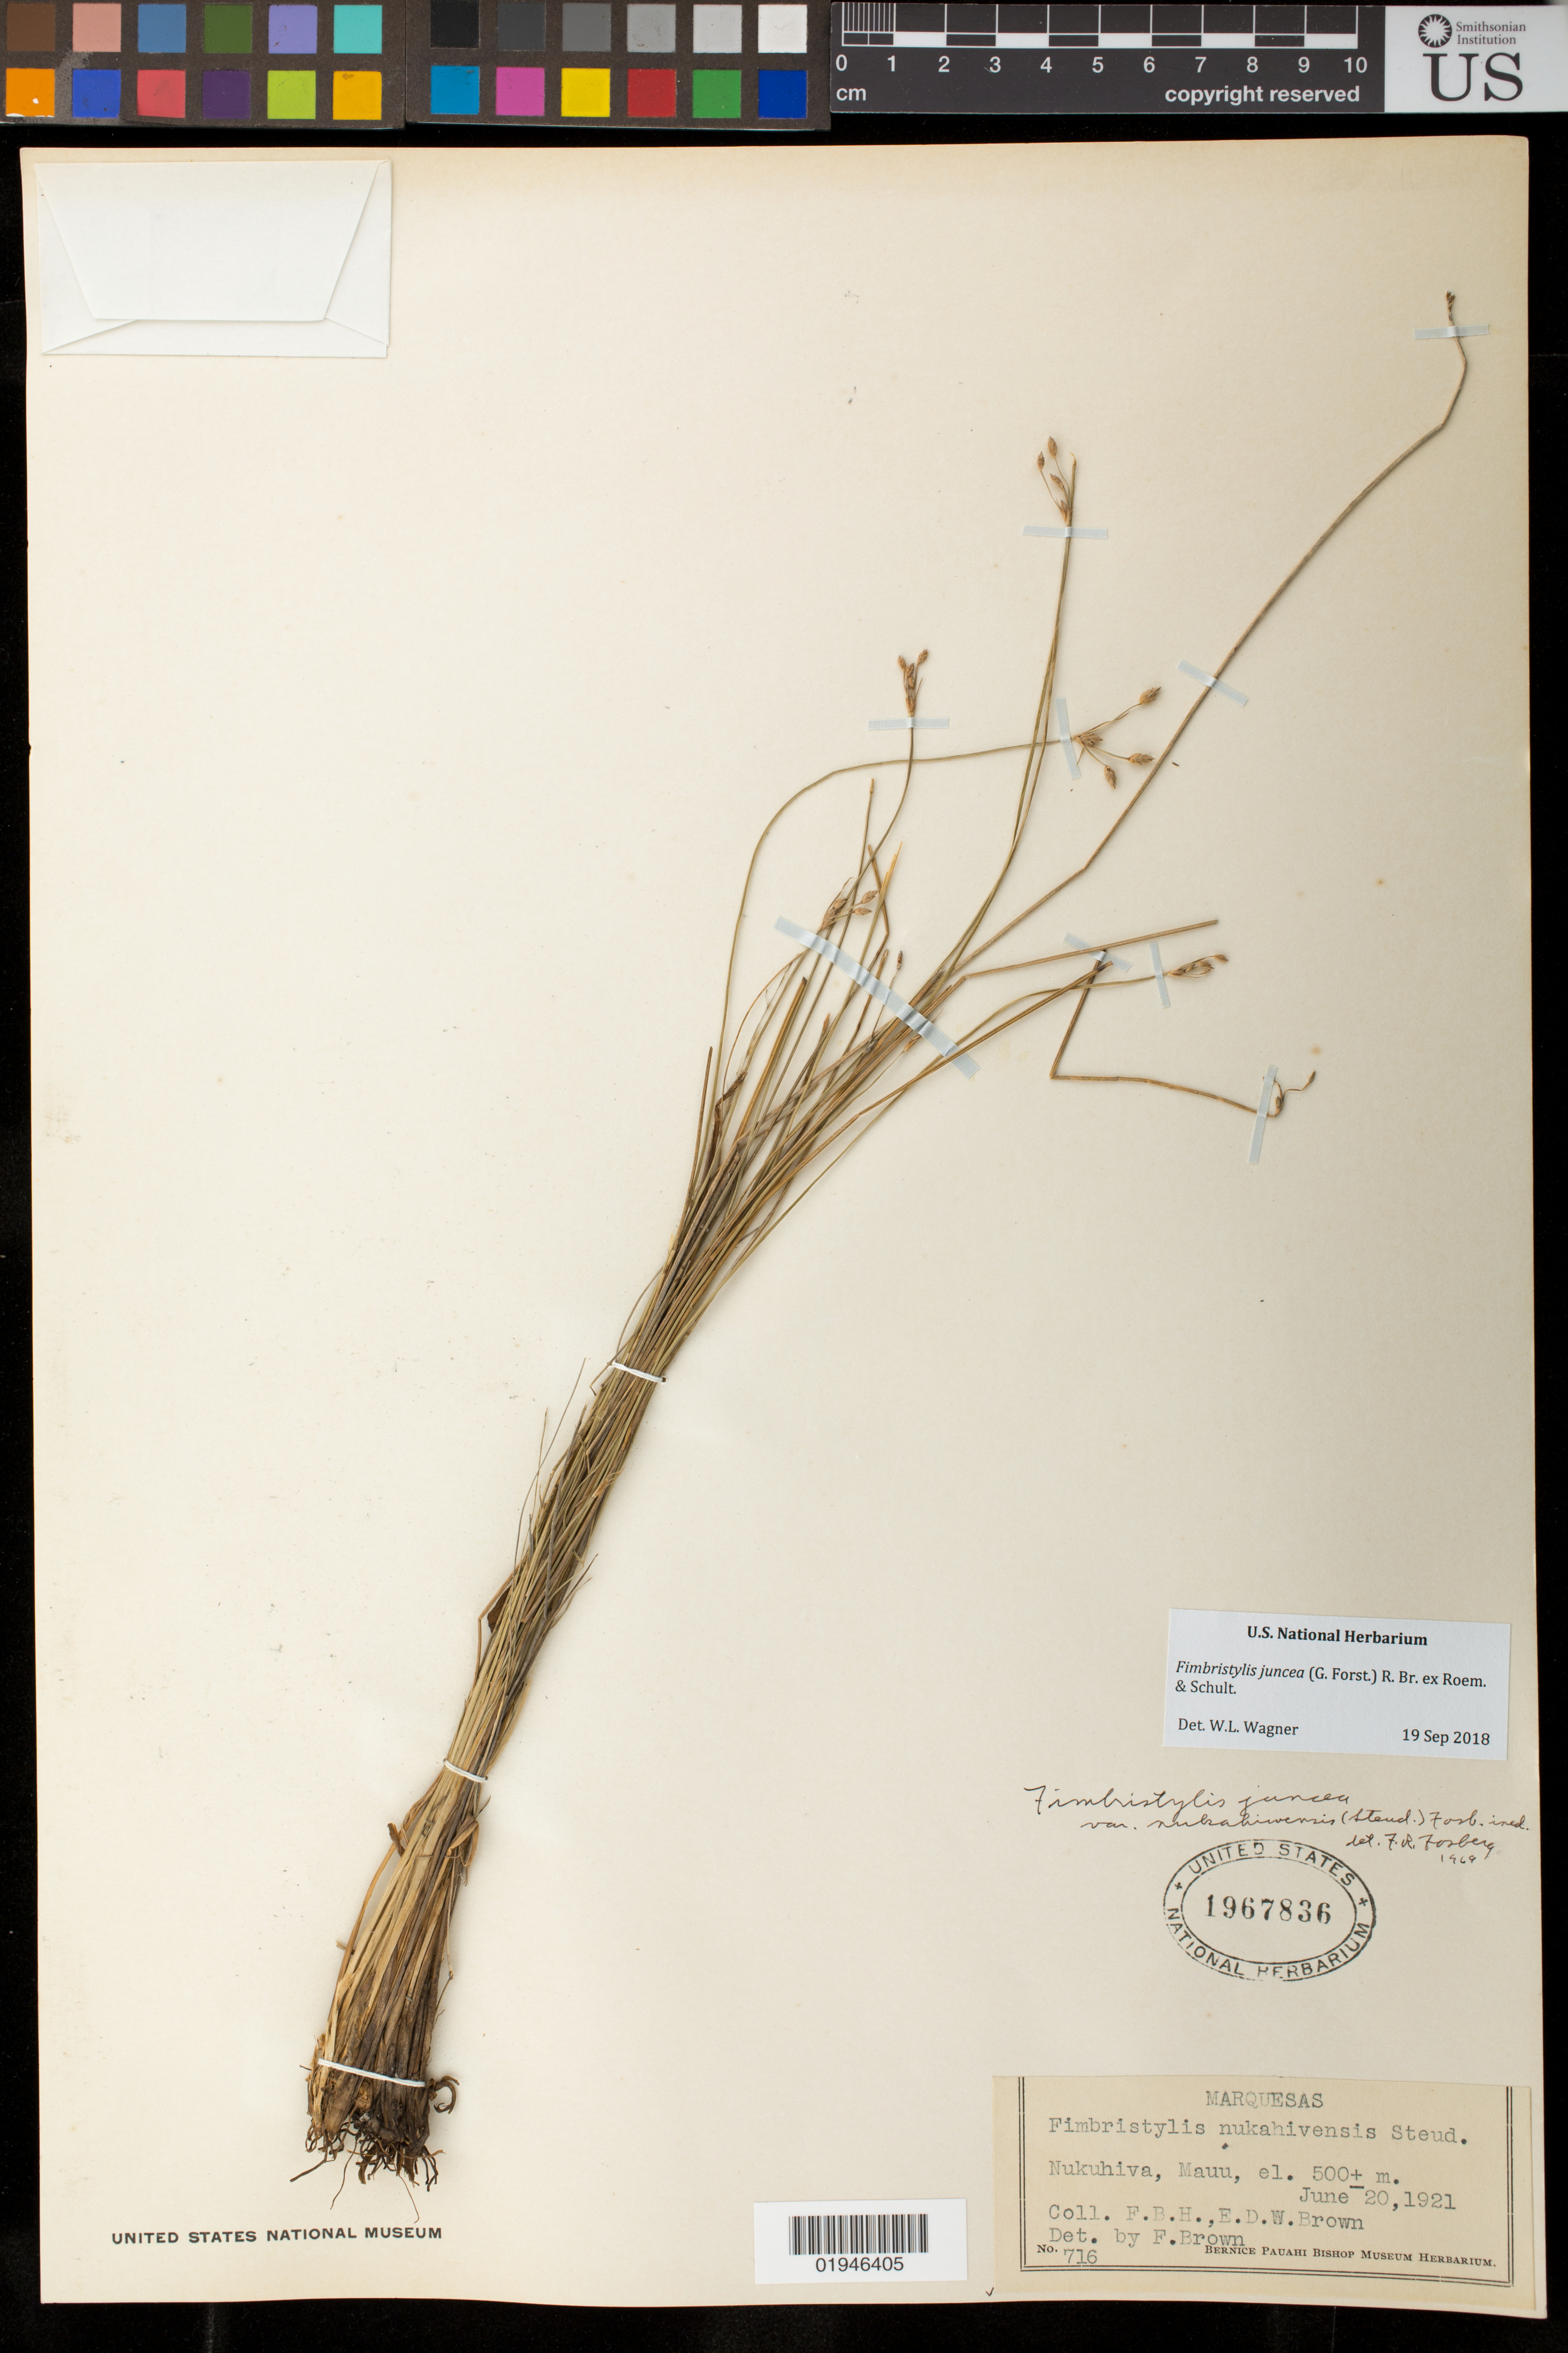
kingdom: Plantae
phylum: Tracheophyta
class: Liliopsida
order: Poales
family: Cyperaceae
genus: Fimbristylis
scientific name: Fimbristylis juncea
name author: (G. Forst.) Br. ex Roem. & Schult.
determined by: Wagner, W. L., (BOT), Smithsonian Institution - National Museum of Natural History (UNITED STATES)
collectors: F. Brown & E. Brown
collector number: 716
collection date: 1921-06-20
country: French Polynesia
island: Nuku Hiva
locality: Mauu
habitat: Frequent in turf grass prairies, occurs in tufts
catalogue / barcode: US 1967836